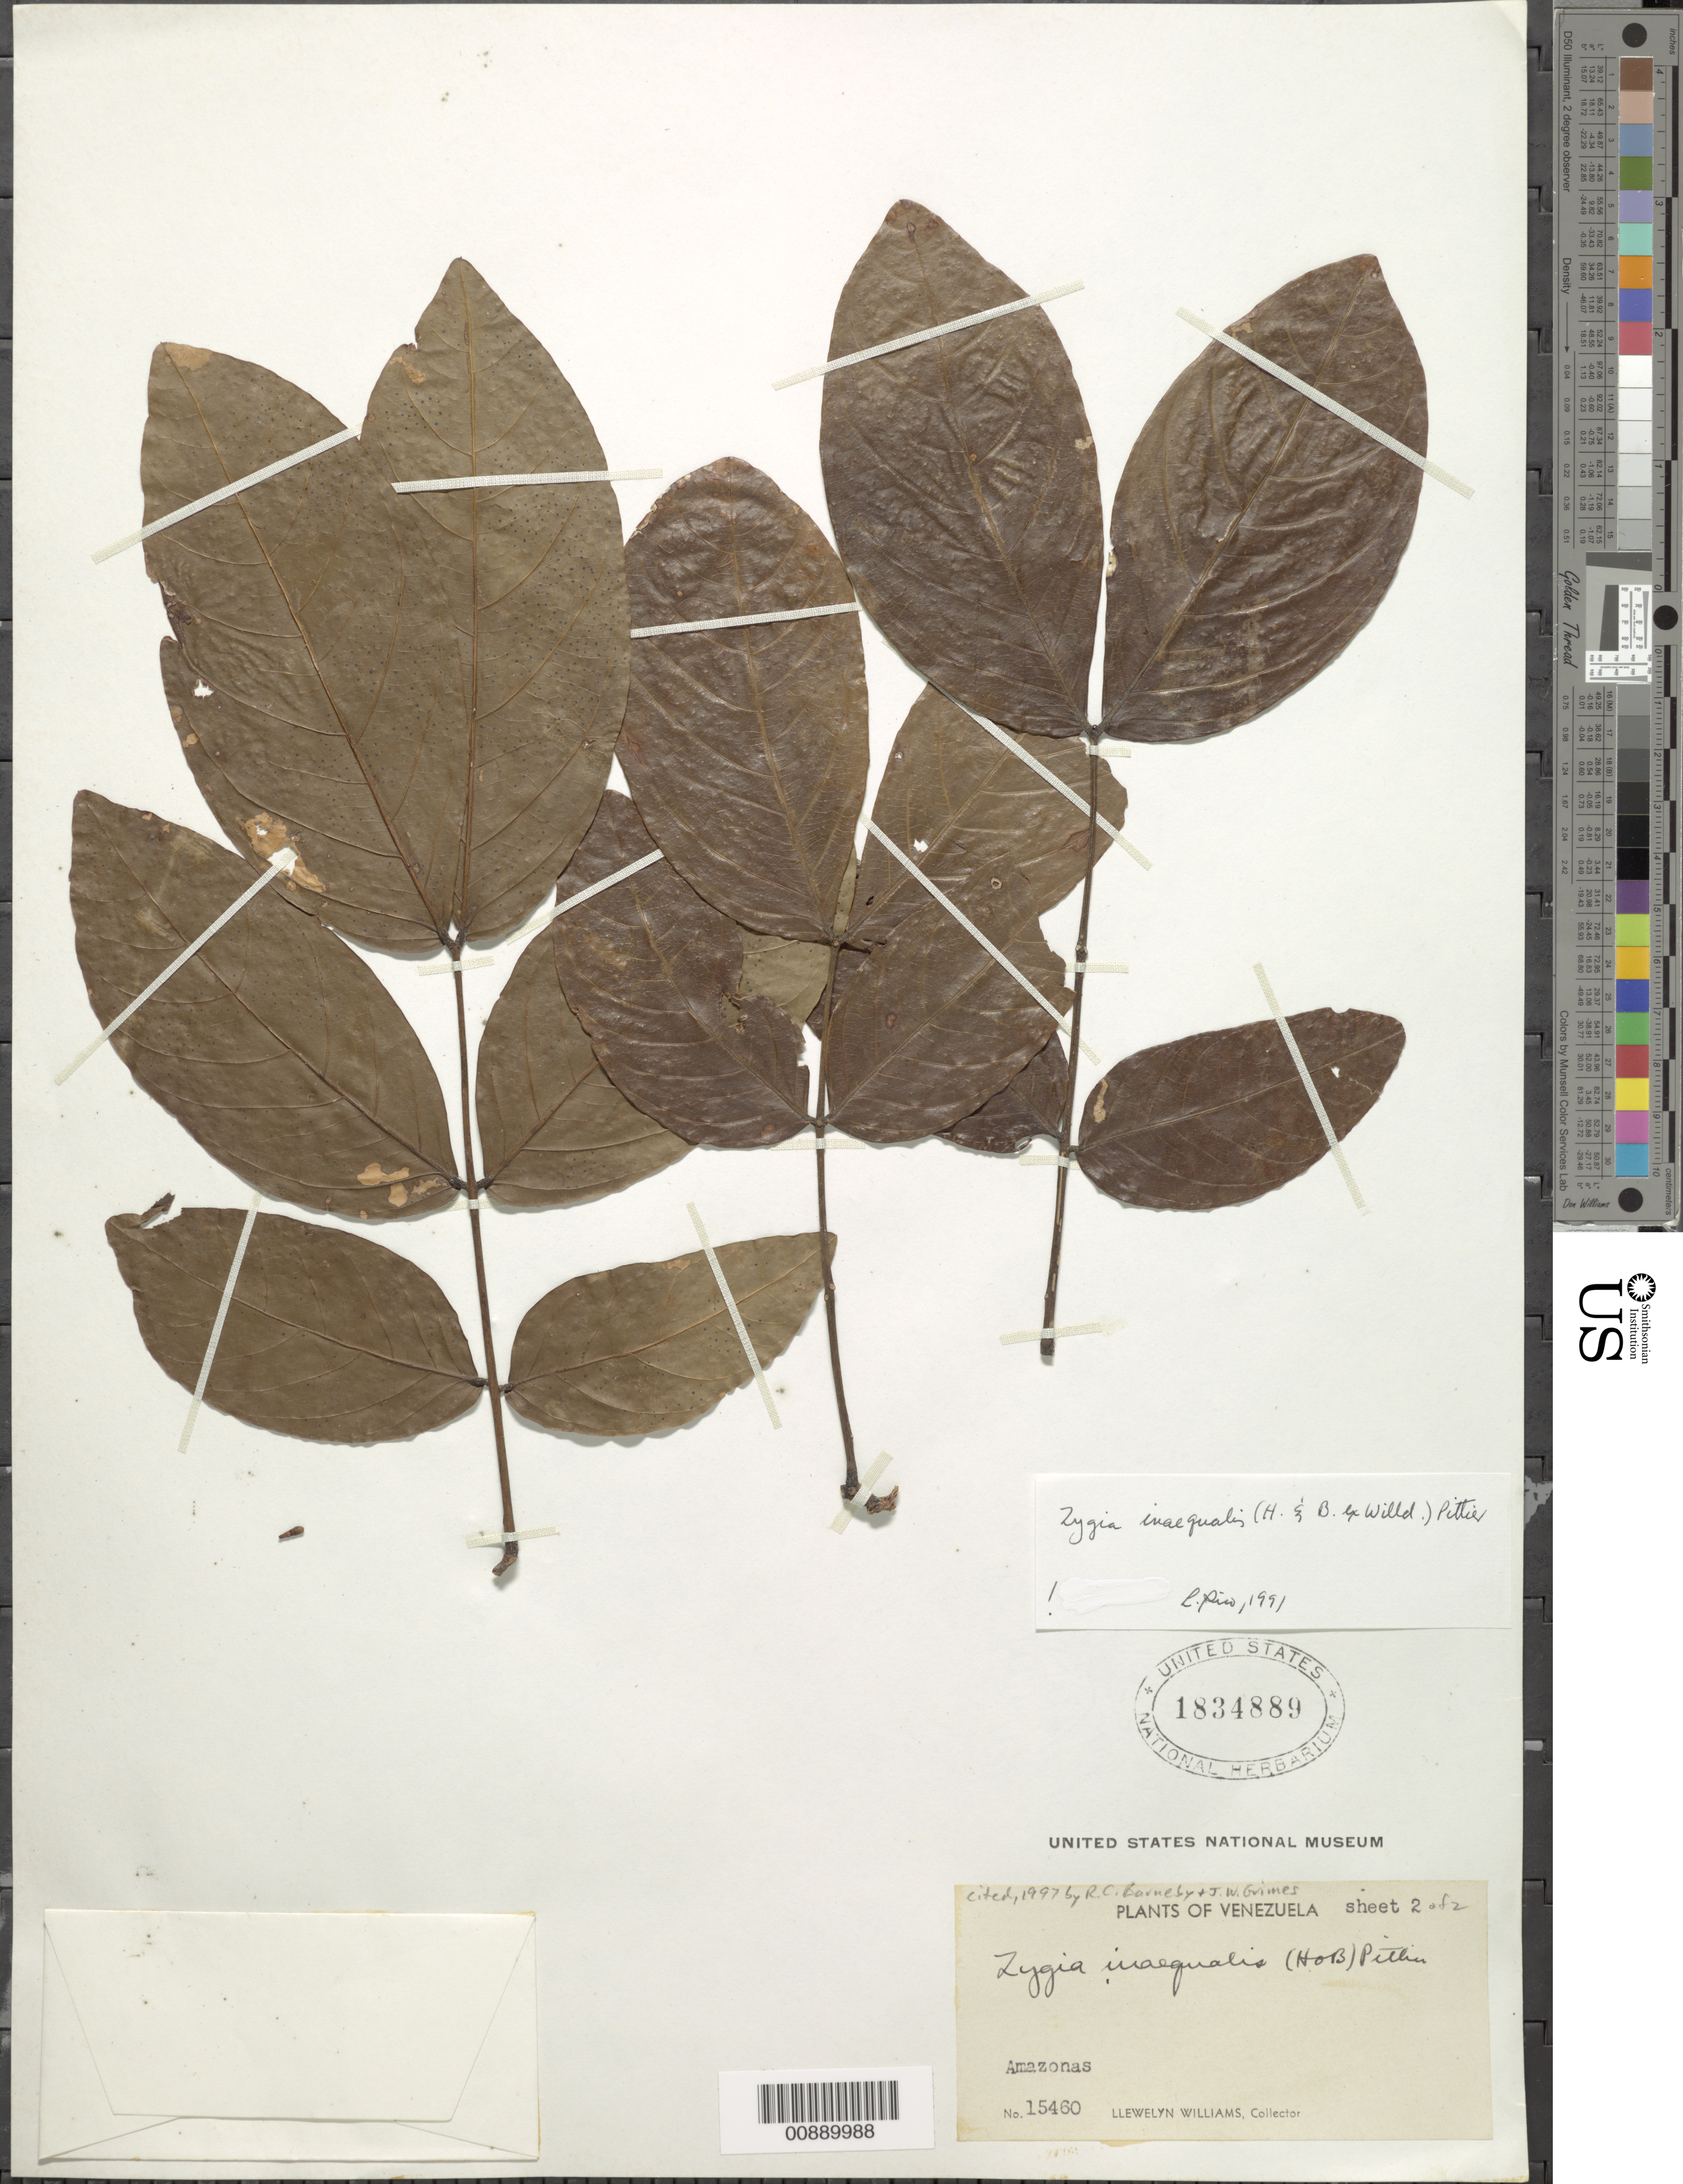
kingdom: Plantae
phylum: Tracheophyta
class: Magnoliopsida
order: Fabales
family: Fabaceae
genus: Zygia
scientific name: Zygia inaequalis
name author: (Humb. & Bonpl. ex Willd.) Pittier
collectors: Ll. Williams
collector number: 15460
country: Venezuela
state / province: Amazonas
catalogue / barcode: US 1834889